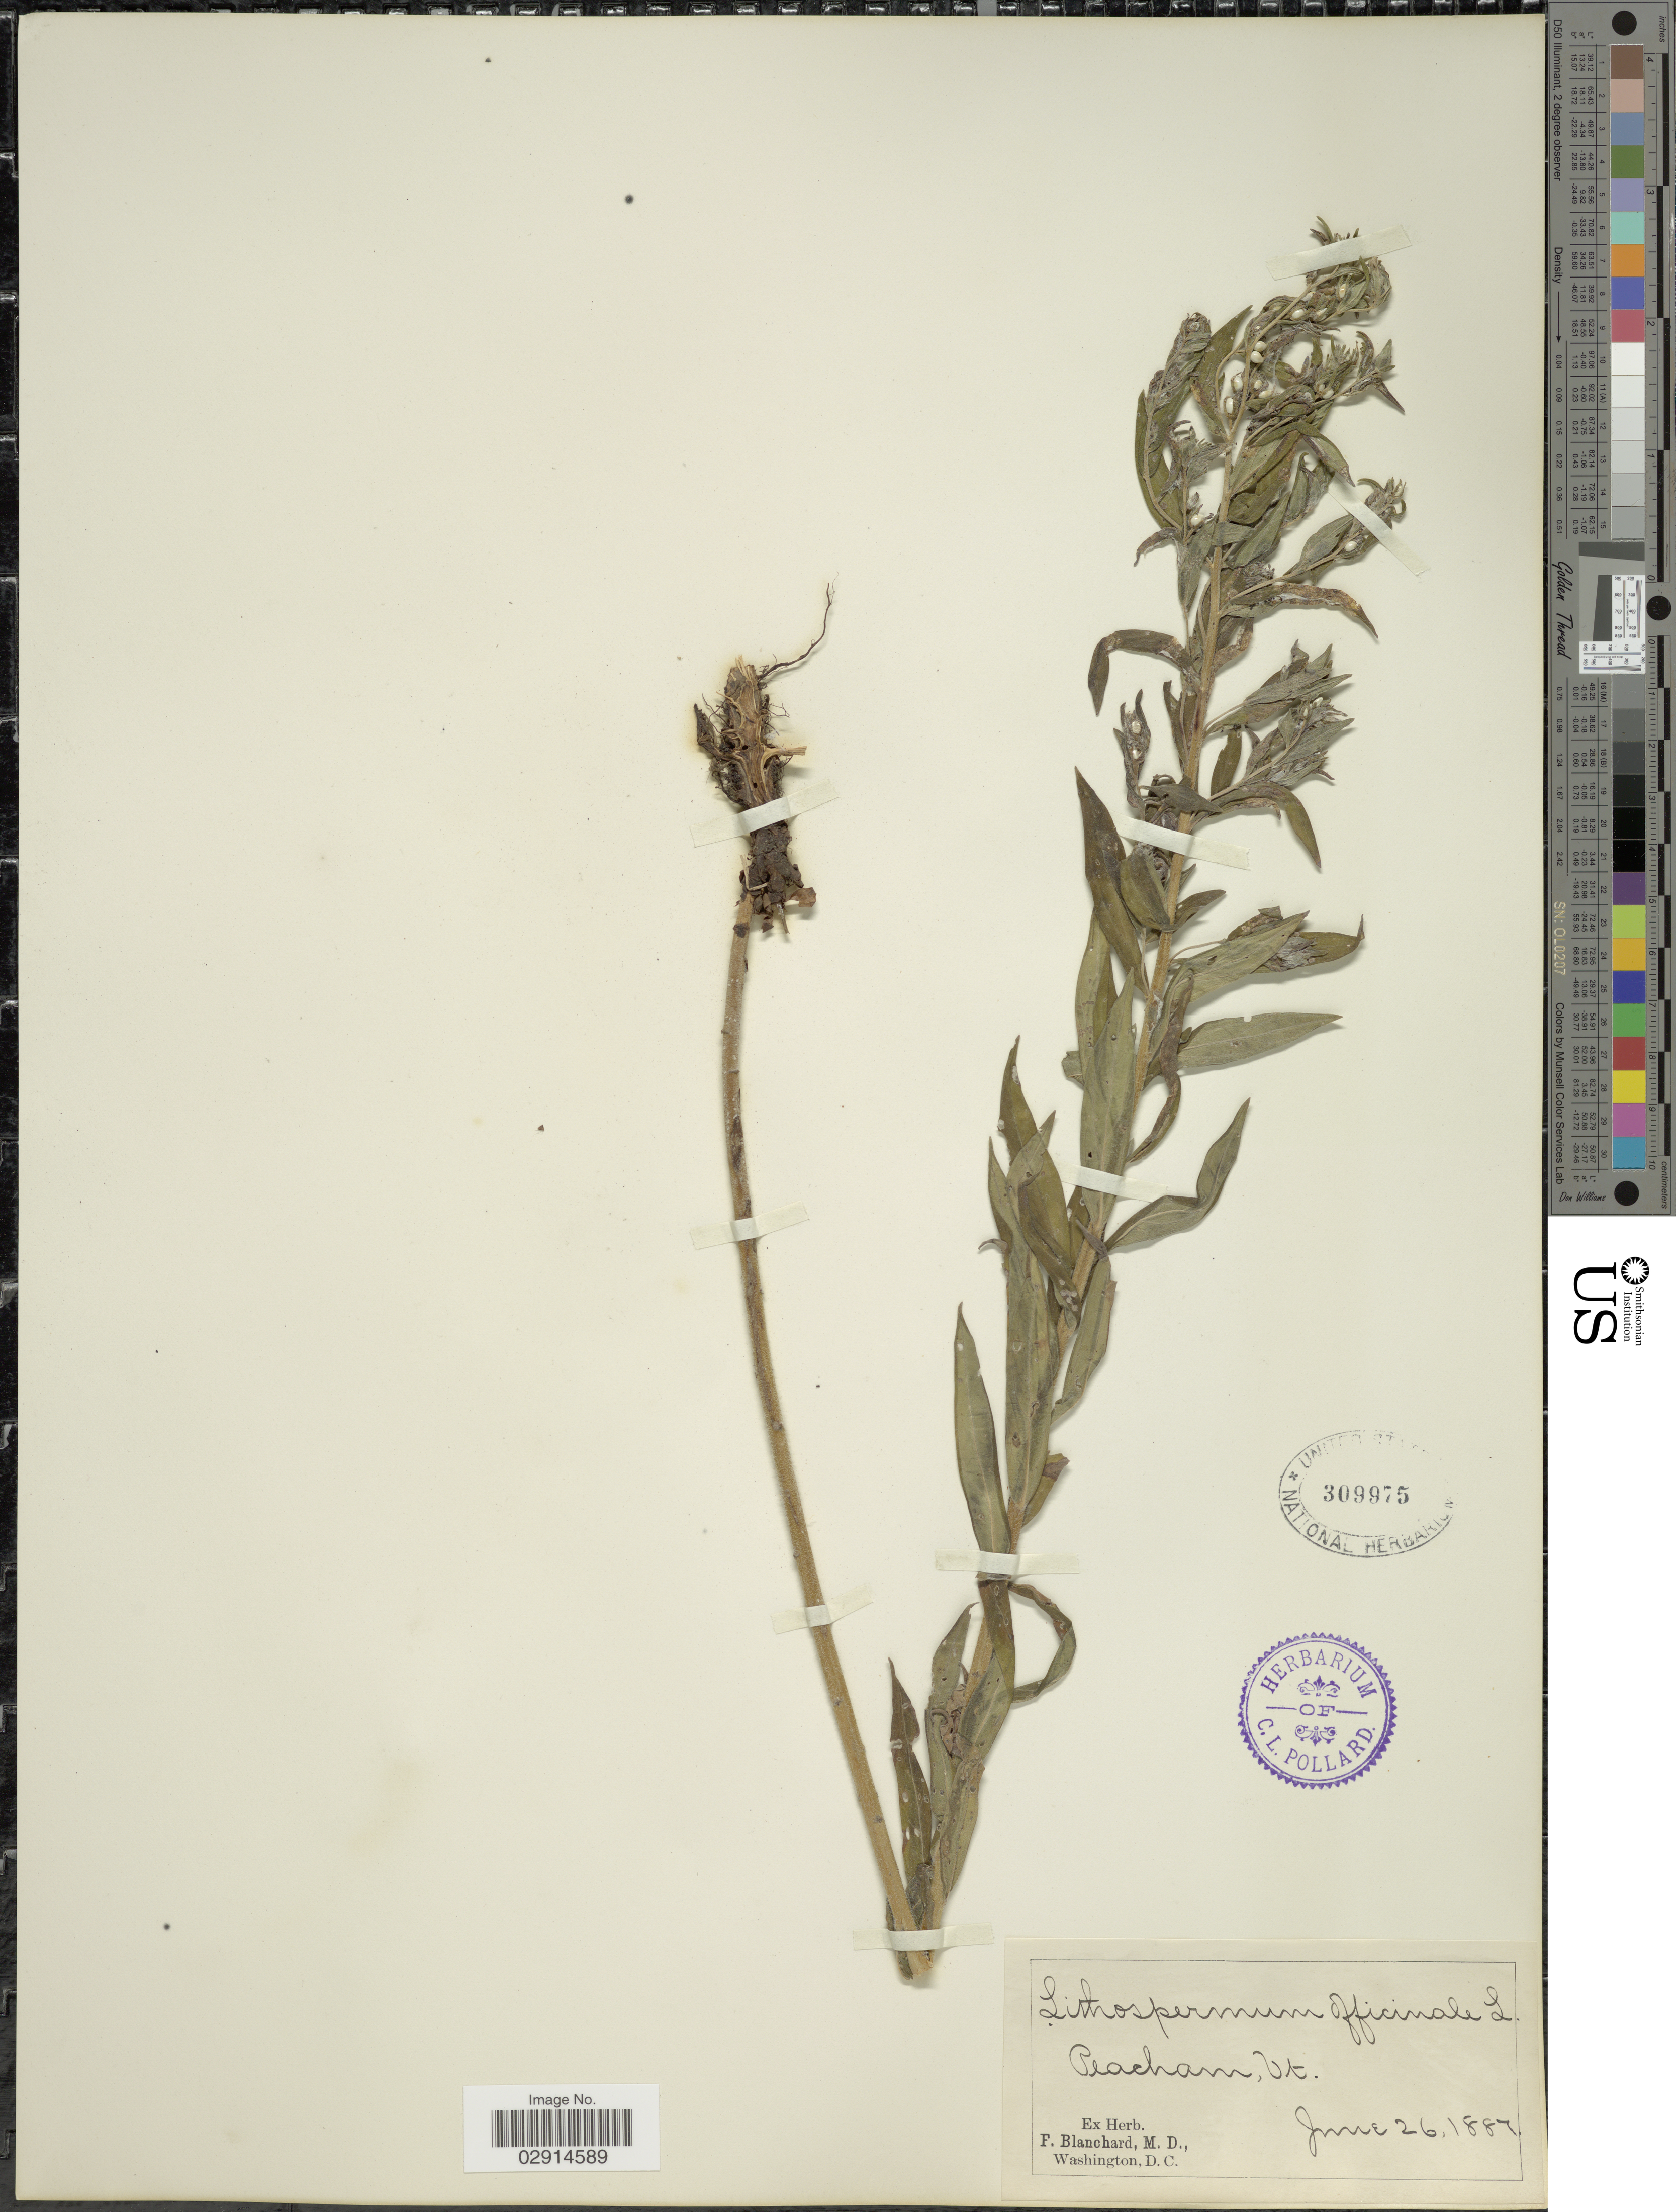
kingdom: Plantae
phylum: Tracheophyta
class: Magnoliopsida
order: Boraginales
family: Boraginaceae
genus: Lithospermum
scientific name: Lithospermum officinale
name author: L.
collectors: ex herb. F. Blanchard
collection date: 1887-06-26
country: United States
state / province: Vermont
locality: Peacham, Vt.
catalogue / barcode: US 309975